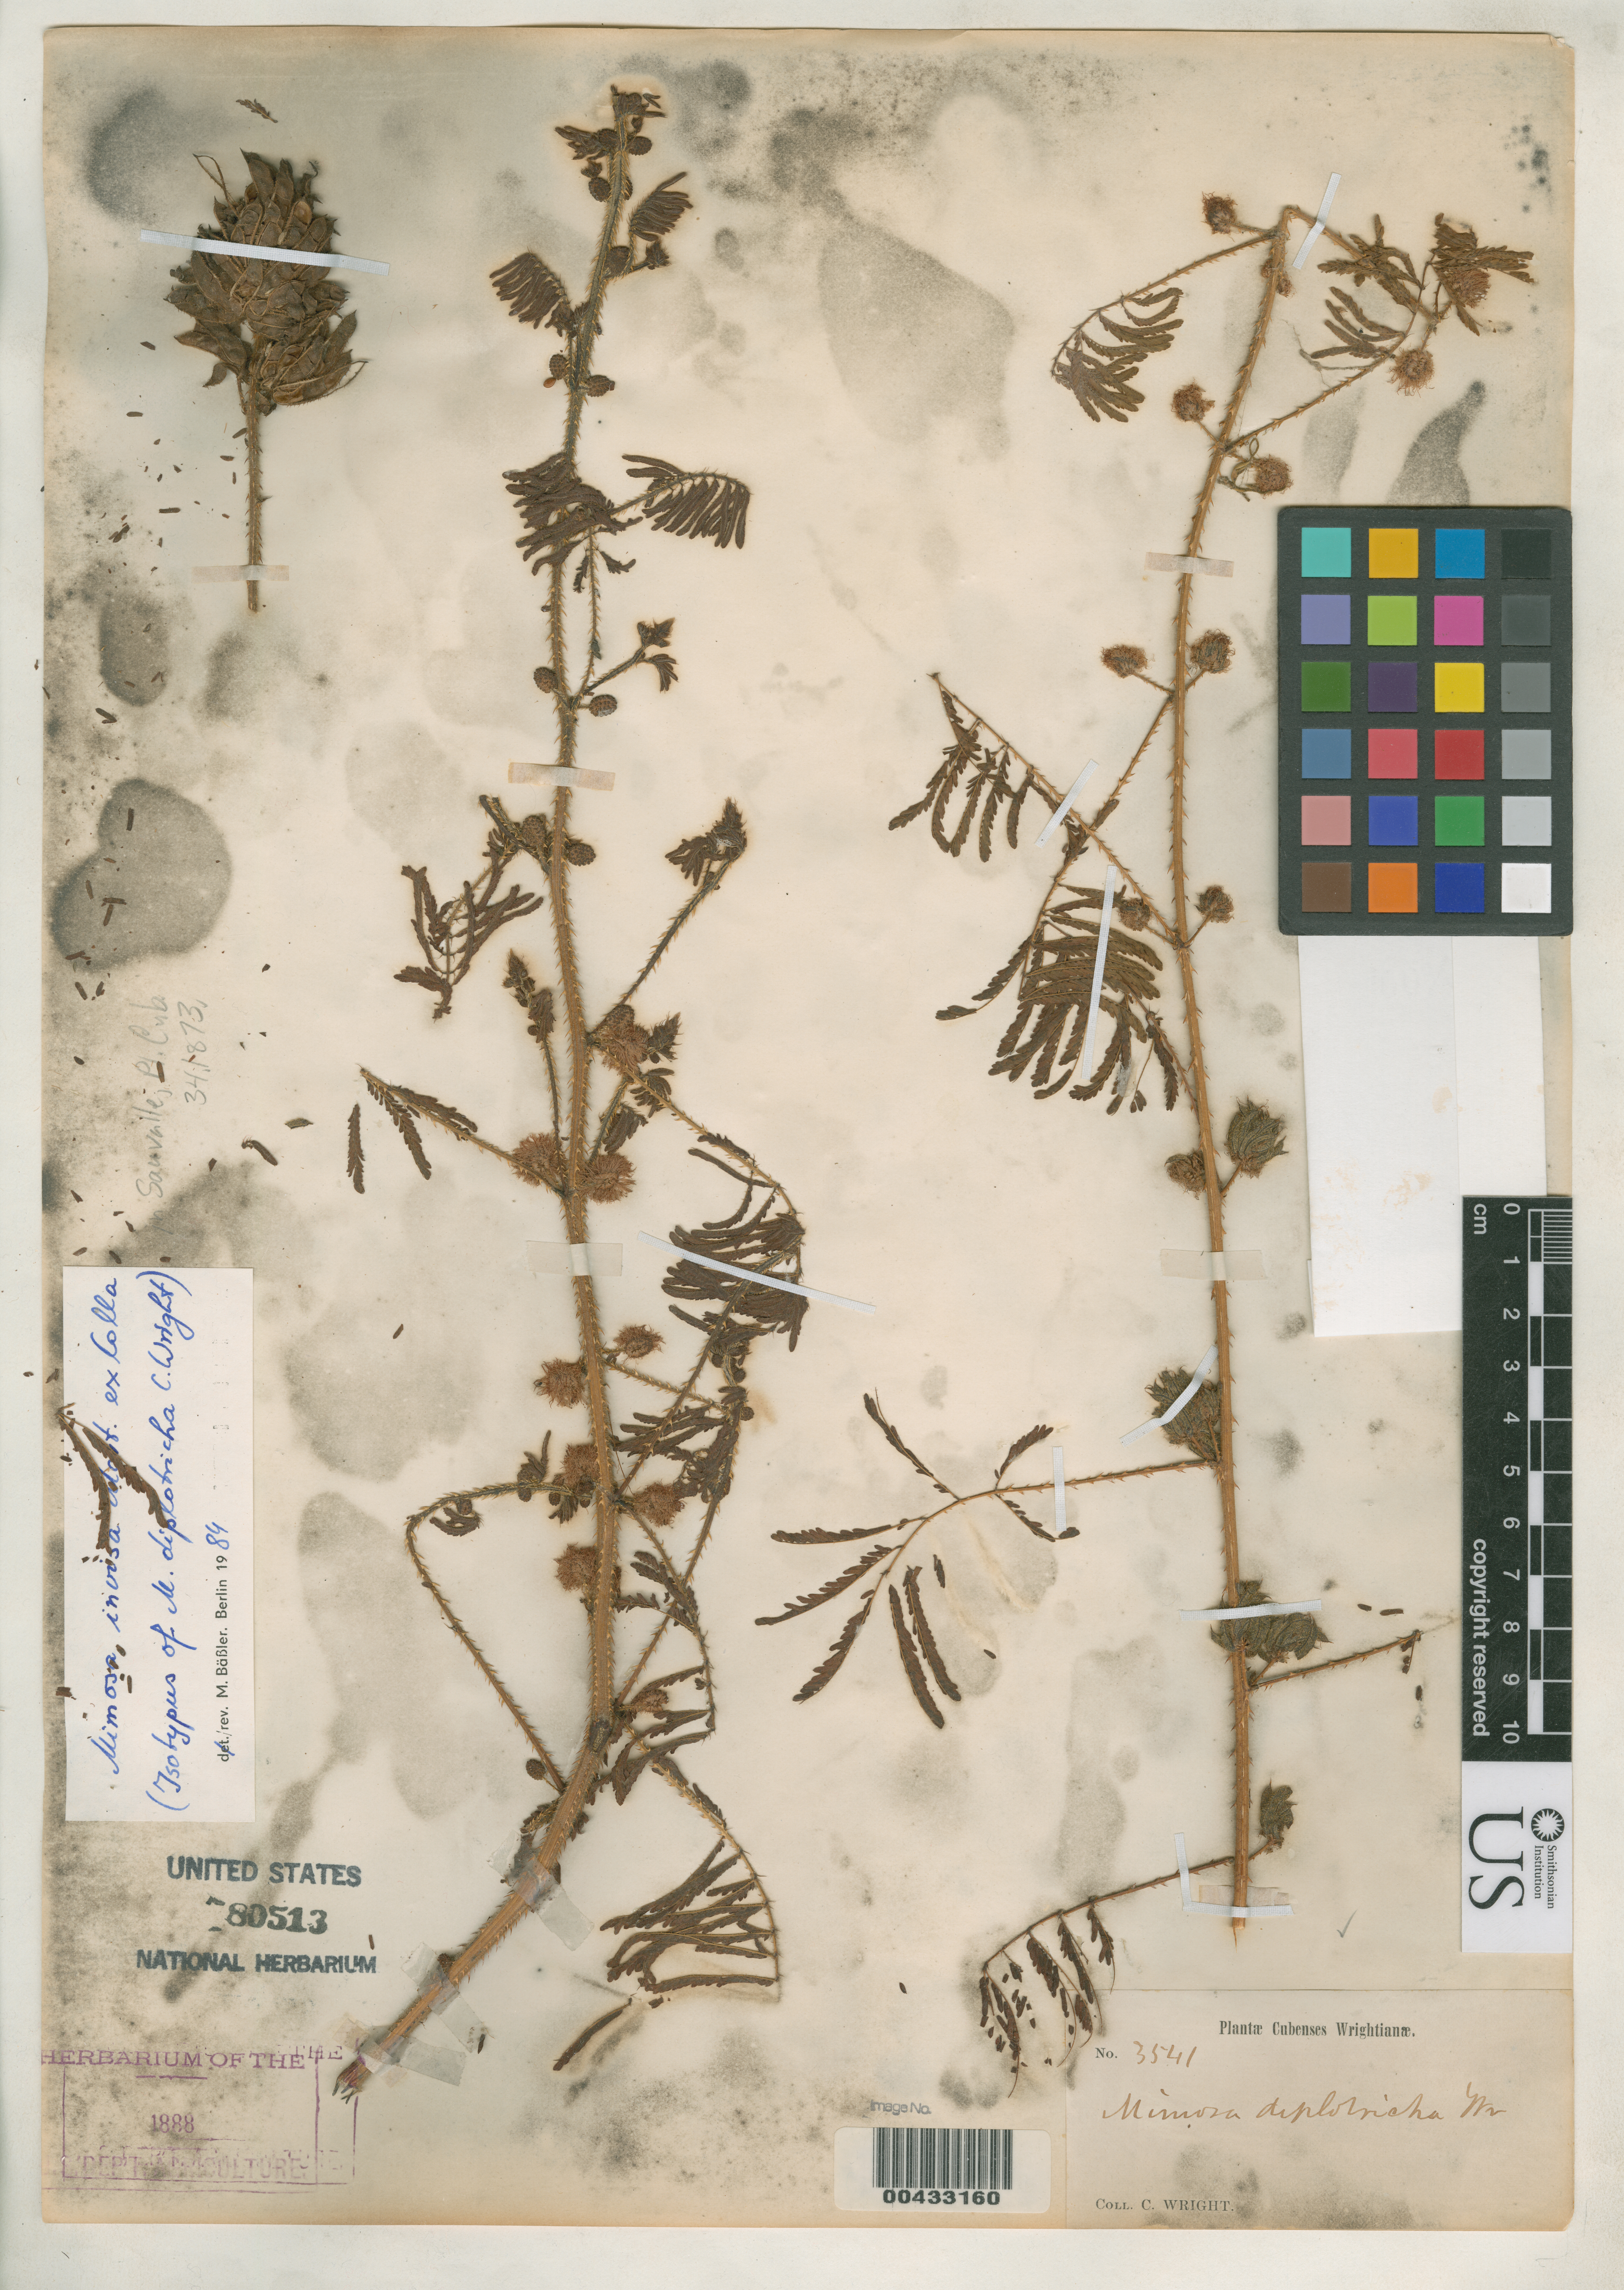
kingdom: Plantae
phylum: Tracheophyta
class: Magnoliopsida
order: Fabales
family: Fabaceae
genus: Mimosa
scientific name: Mimosa diplotricha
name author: C. Wright in Sauvalle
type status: Possible Isotype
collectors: C. Wright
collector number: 3541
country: Cuba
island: Greater Antilles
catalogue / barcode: US 80513